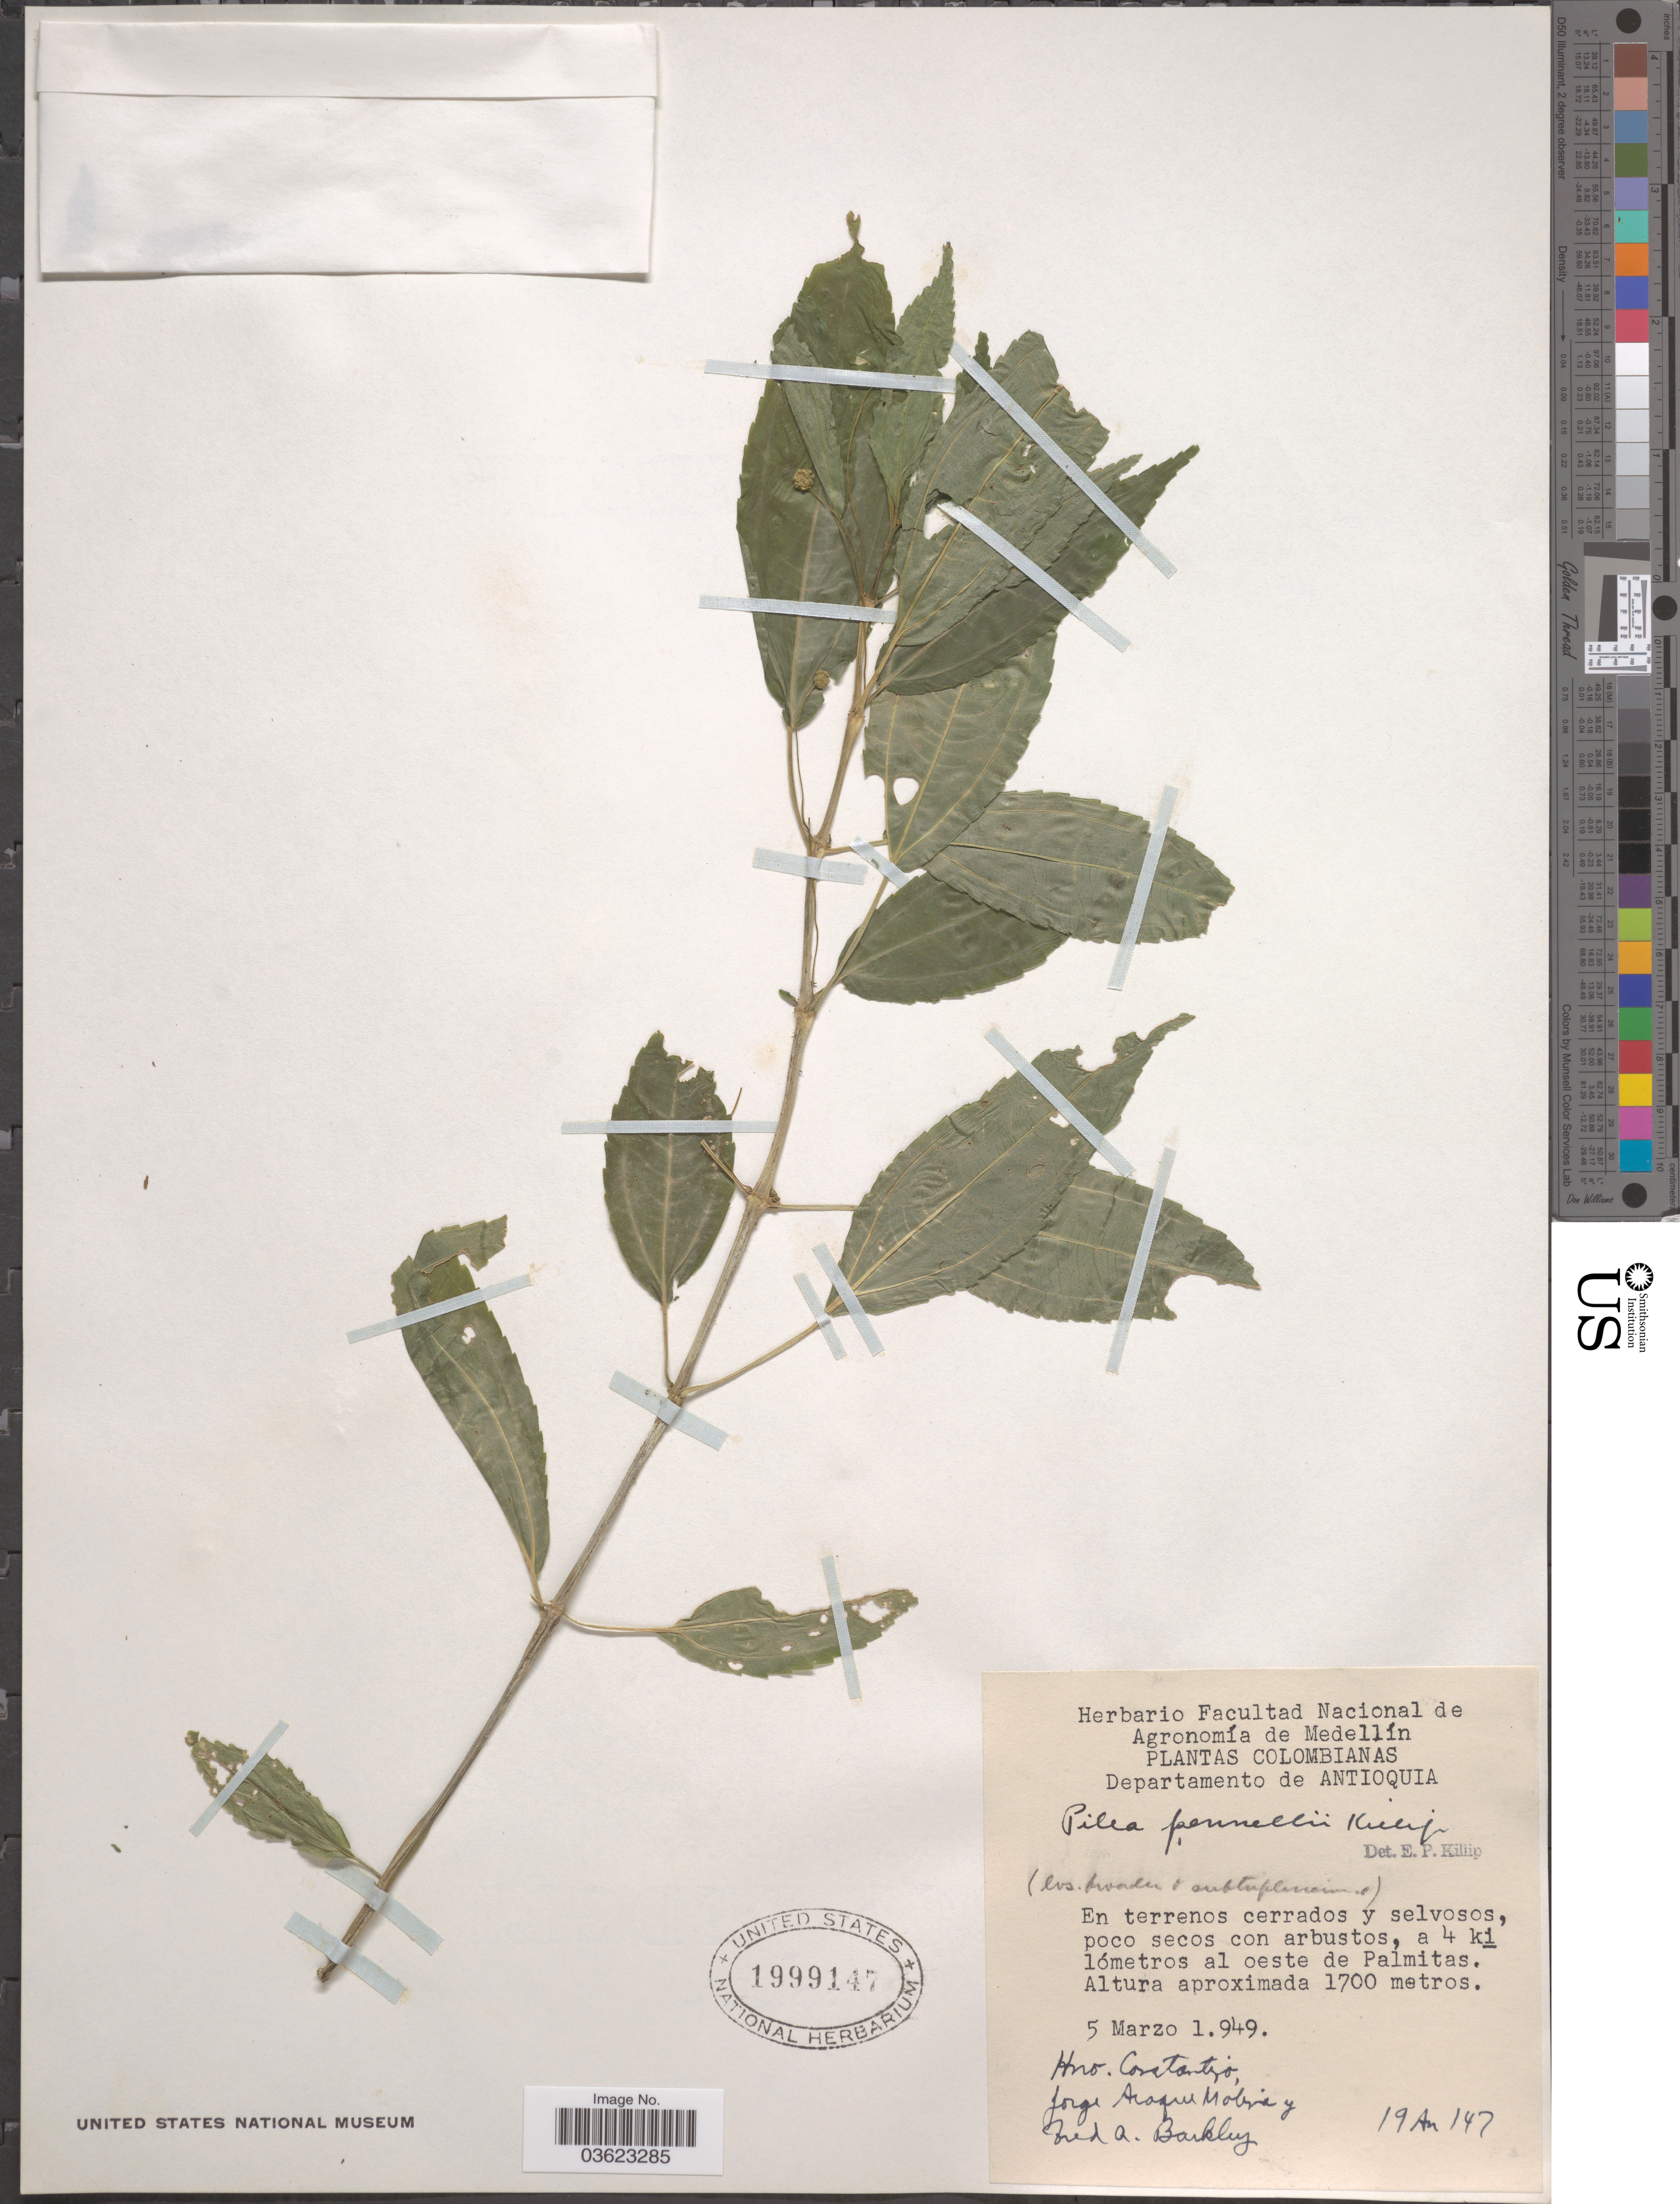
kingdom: Plantae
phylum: Tracheophyta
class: Magnoliopsida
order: Rosales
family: Urticaceae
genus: Pilea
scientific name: Pilea pennellii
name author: Killip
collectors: H. Constantino, J. A. Molina & F. A. Barkley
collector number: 19An147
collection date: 1949-03-05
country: Colombia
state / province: Antioquia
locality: Departamento de Antioquia. A 4 kilómetros al oeste de Palmitas.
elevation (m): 1700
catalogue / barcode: US 1999147